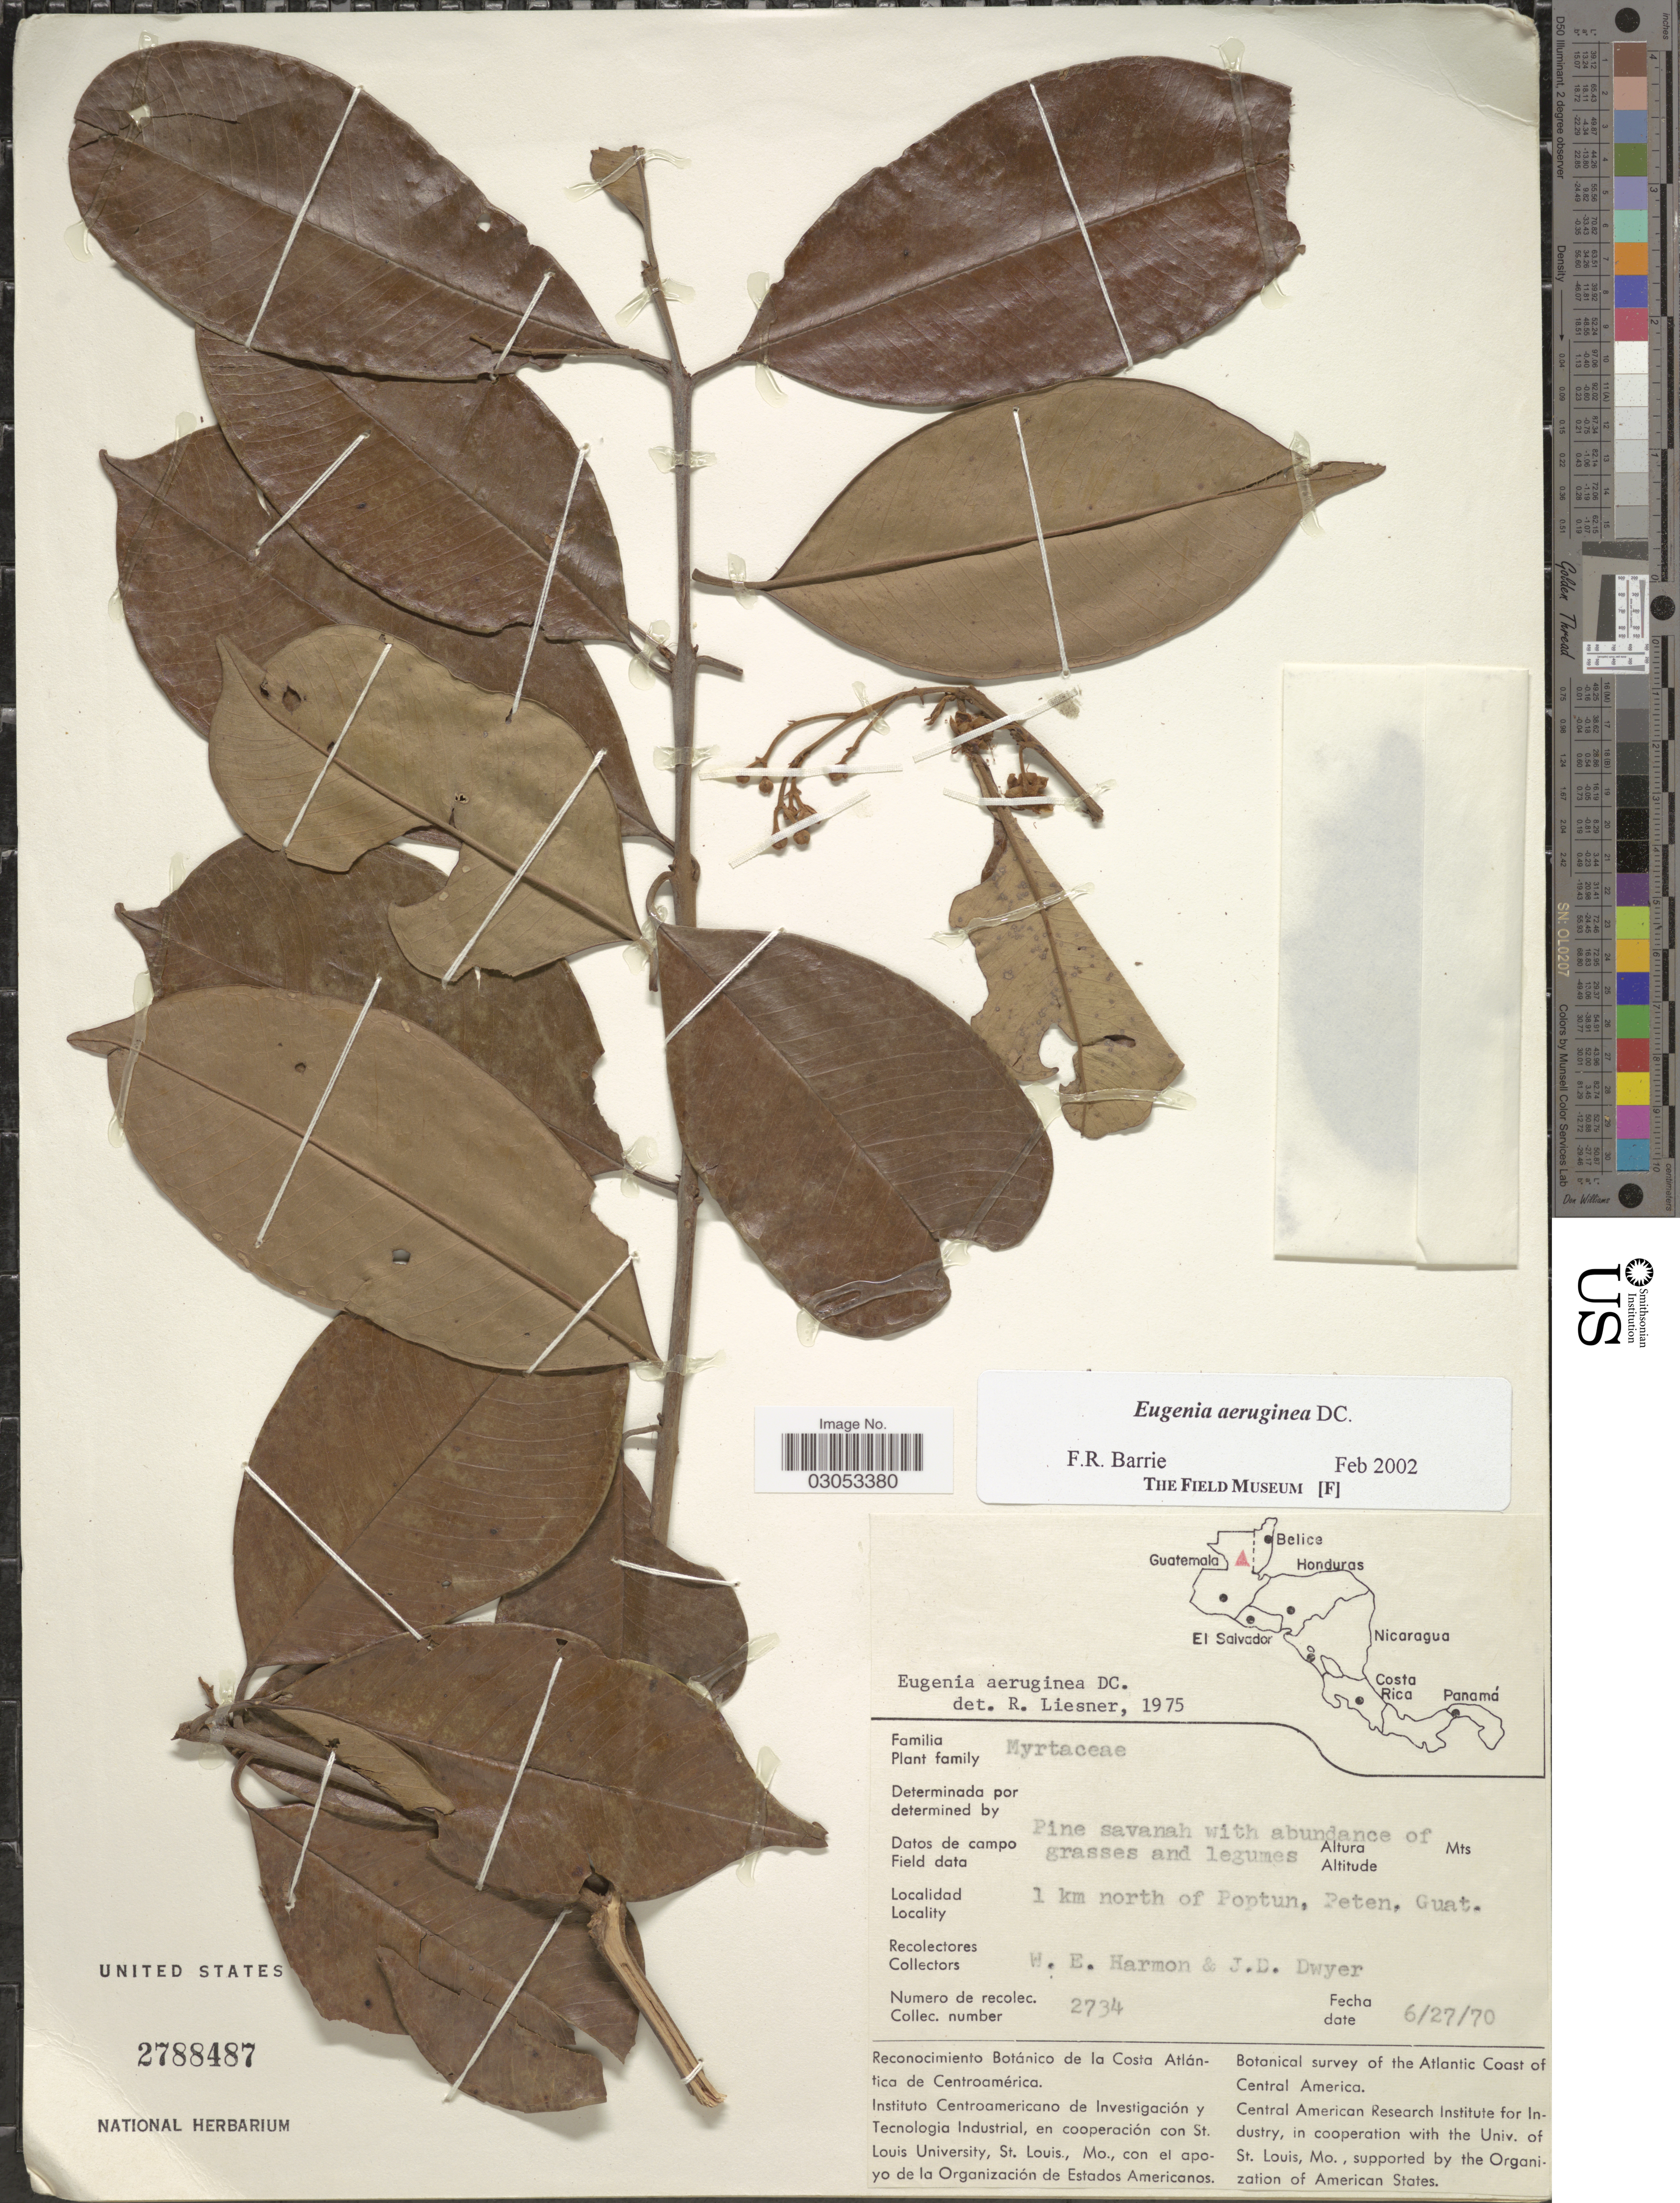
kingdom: Plantae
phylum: Tracheophyta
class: Magnoliopsida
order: Myrtales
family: Myrtaceae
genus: Eugenia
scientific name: Eugenia aeruginea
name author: DC.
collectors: W. E. Harmon & J. D. Dwyer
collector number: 2734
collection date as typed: Transcribed d/m/y: 27/6/70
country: Guatemala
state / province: El Petén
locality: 1 km north of Poptun, Peten.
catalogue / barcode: US 2788487